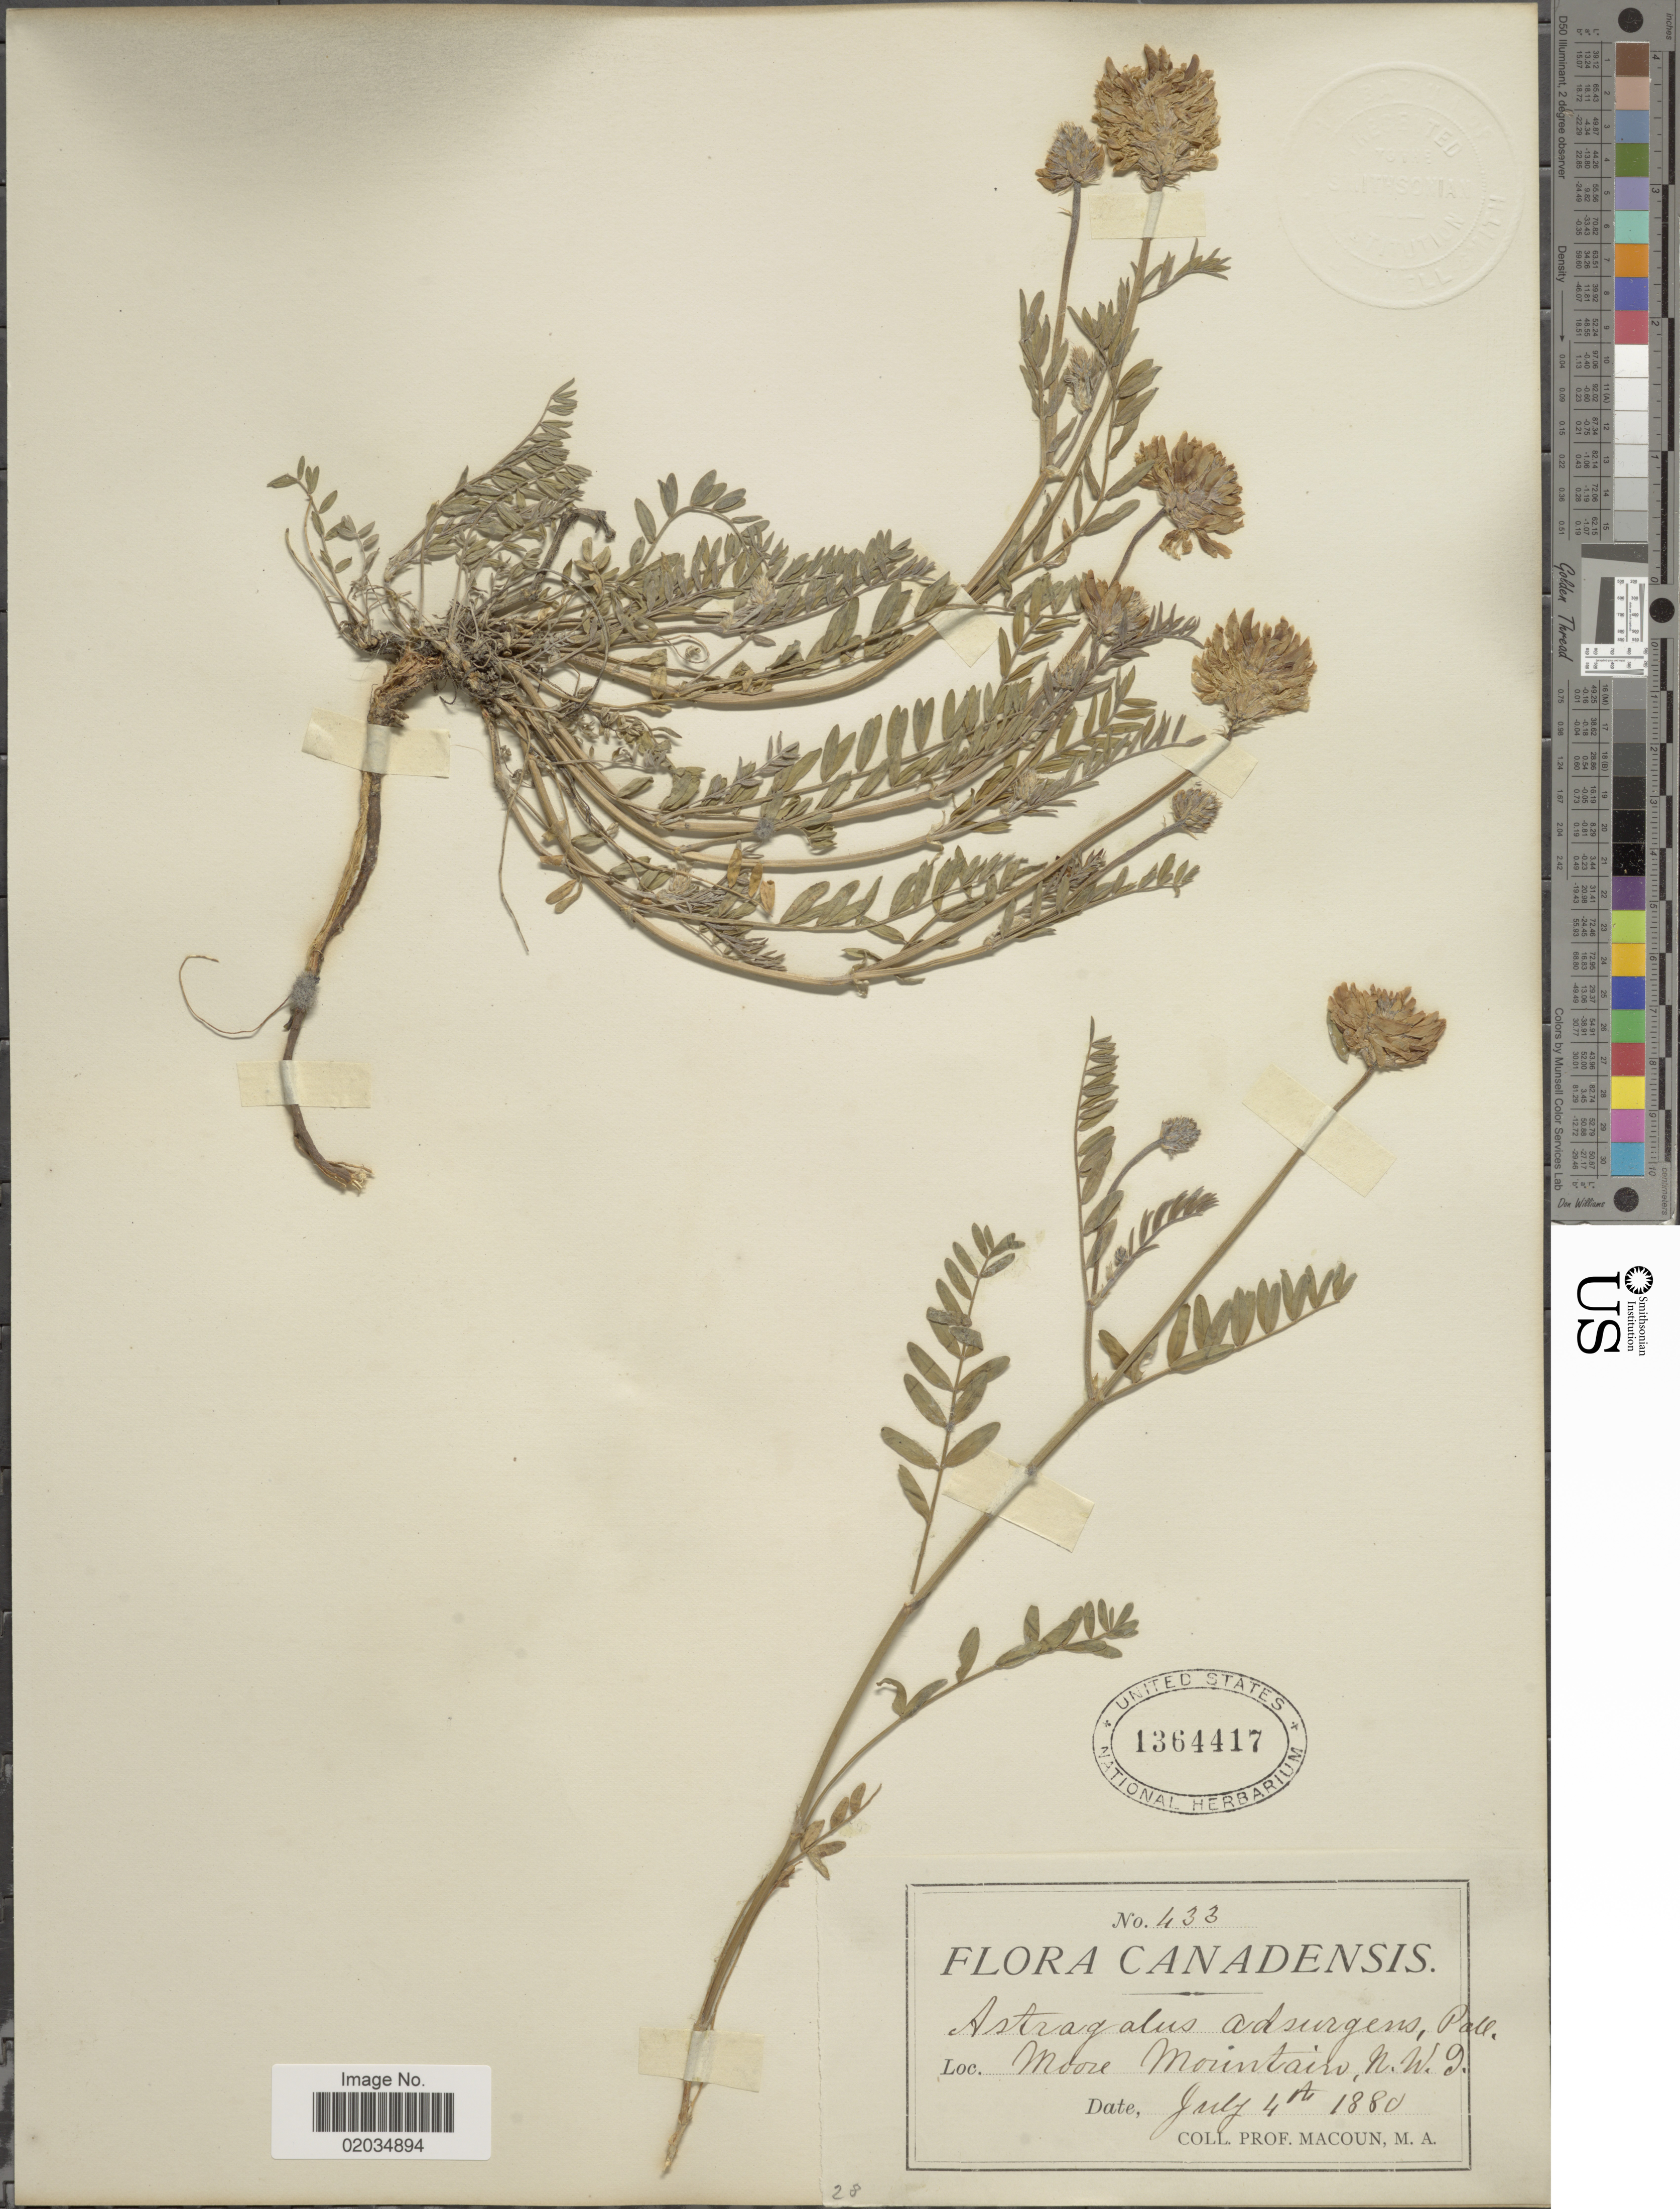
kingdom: Plantae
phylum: Tracheophyta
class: Magnoliopsida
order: Fabales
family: Fabaceae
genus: Astragalus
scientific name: Astragalus adsurgens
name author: Pall.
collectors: -- Macoun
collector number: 433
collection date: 1880-07-04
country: Canada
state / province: Northwest Territories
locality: Moore Mountains, N.W.T.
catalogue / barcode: US 1364417